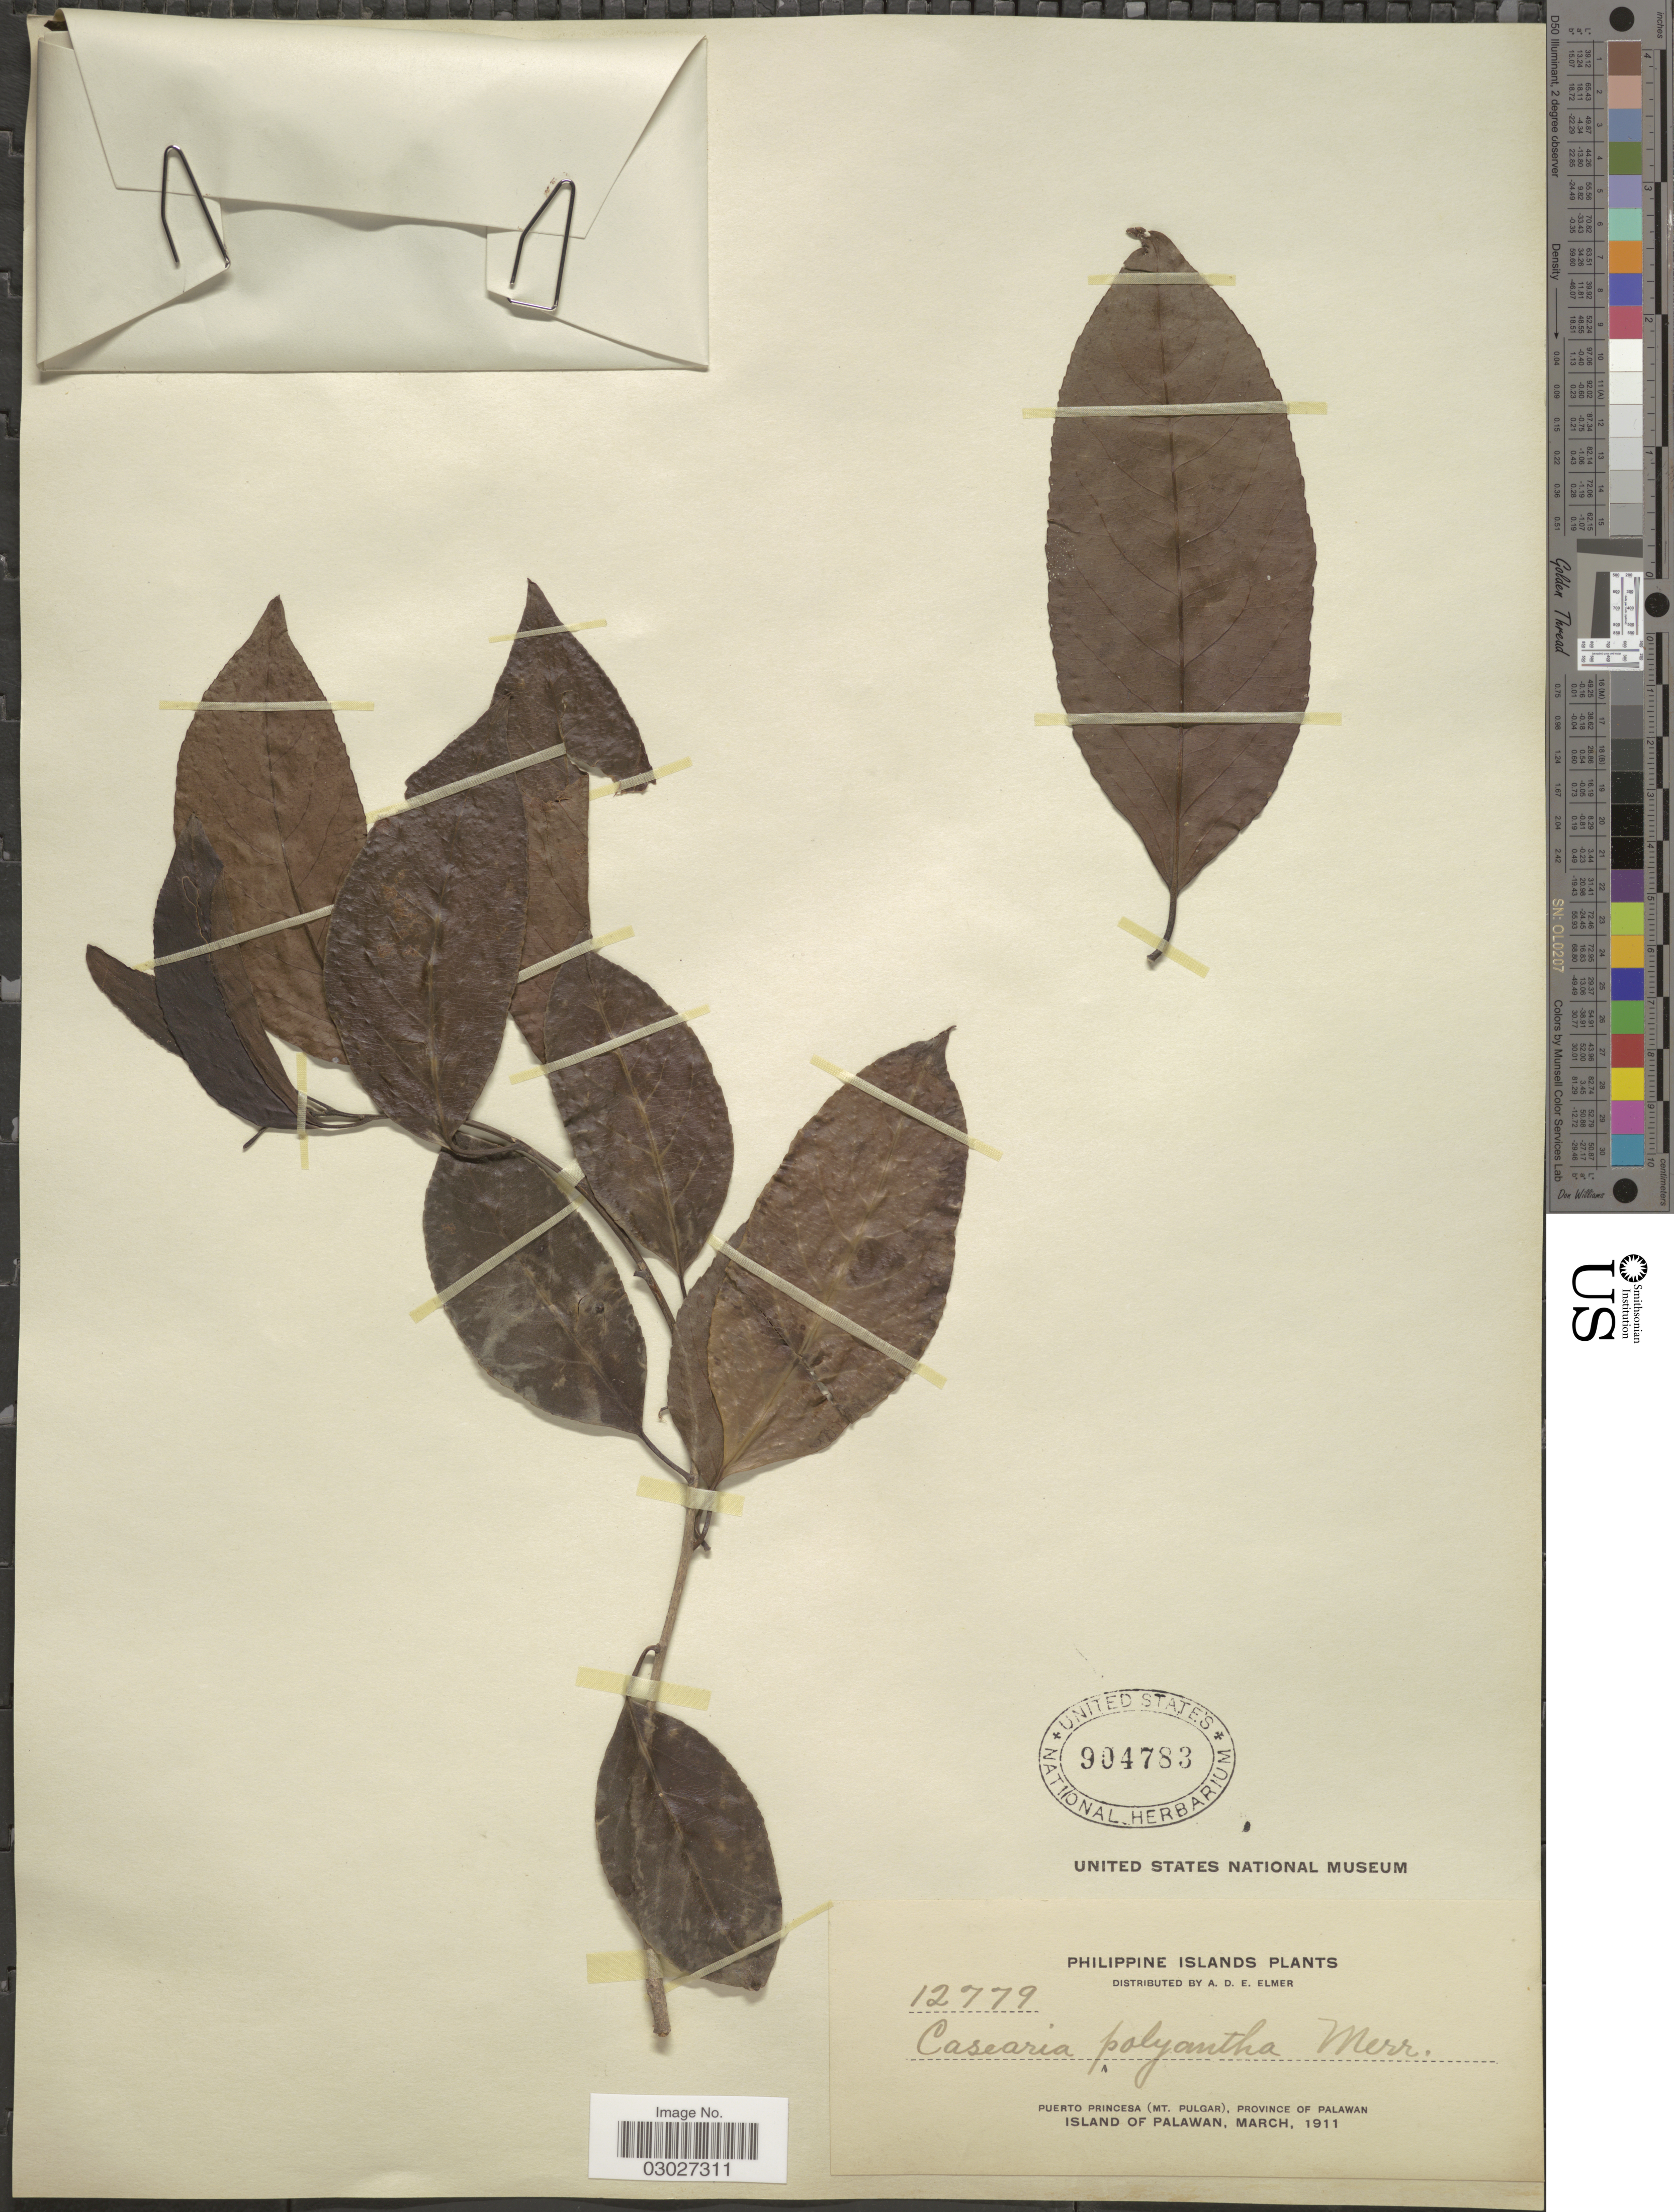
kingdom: Plantae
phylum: Tracheophyta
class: Magnoliopsida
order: Malpighiales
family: Salicaceae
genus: Casearia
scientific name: Casearia grewiifolia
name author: Vent.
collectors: A. D. E. Elmer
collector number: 12779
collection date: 1911-03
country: Philippines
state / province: Mimaropa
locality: Philippine Islands, Puerto Princesa (Mt. Pulgar), Province of Palawan, Island of Palawan.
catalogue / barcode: US 904783